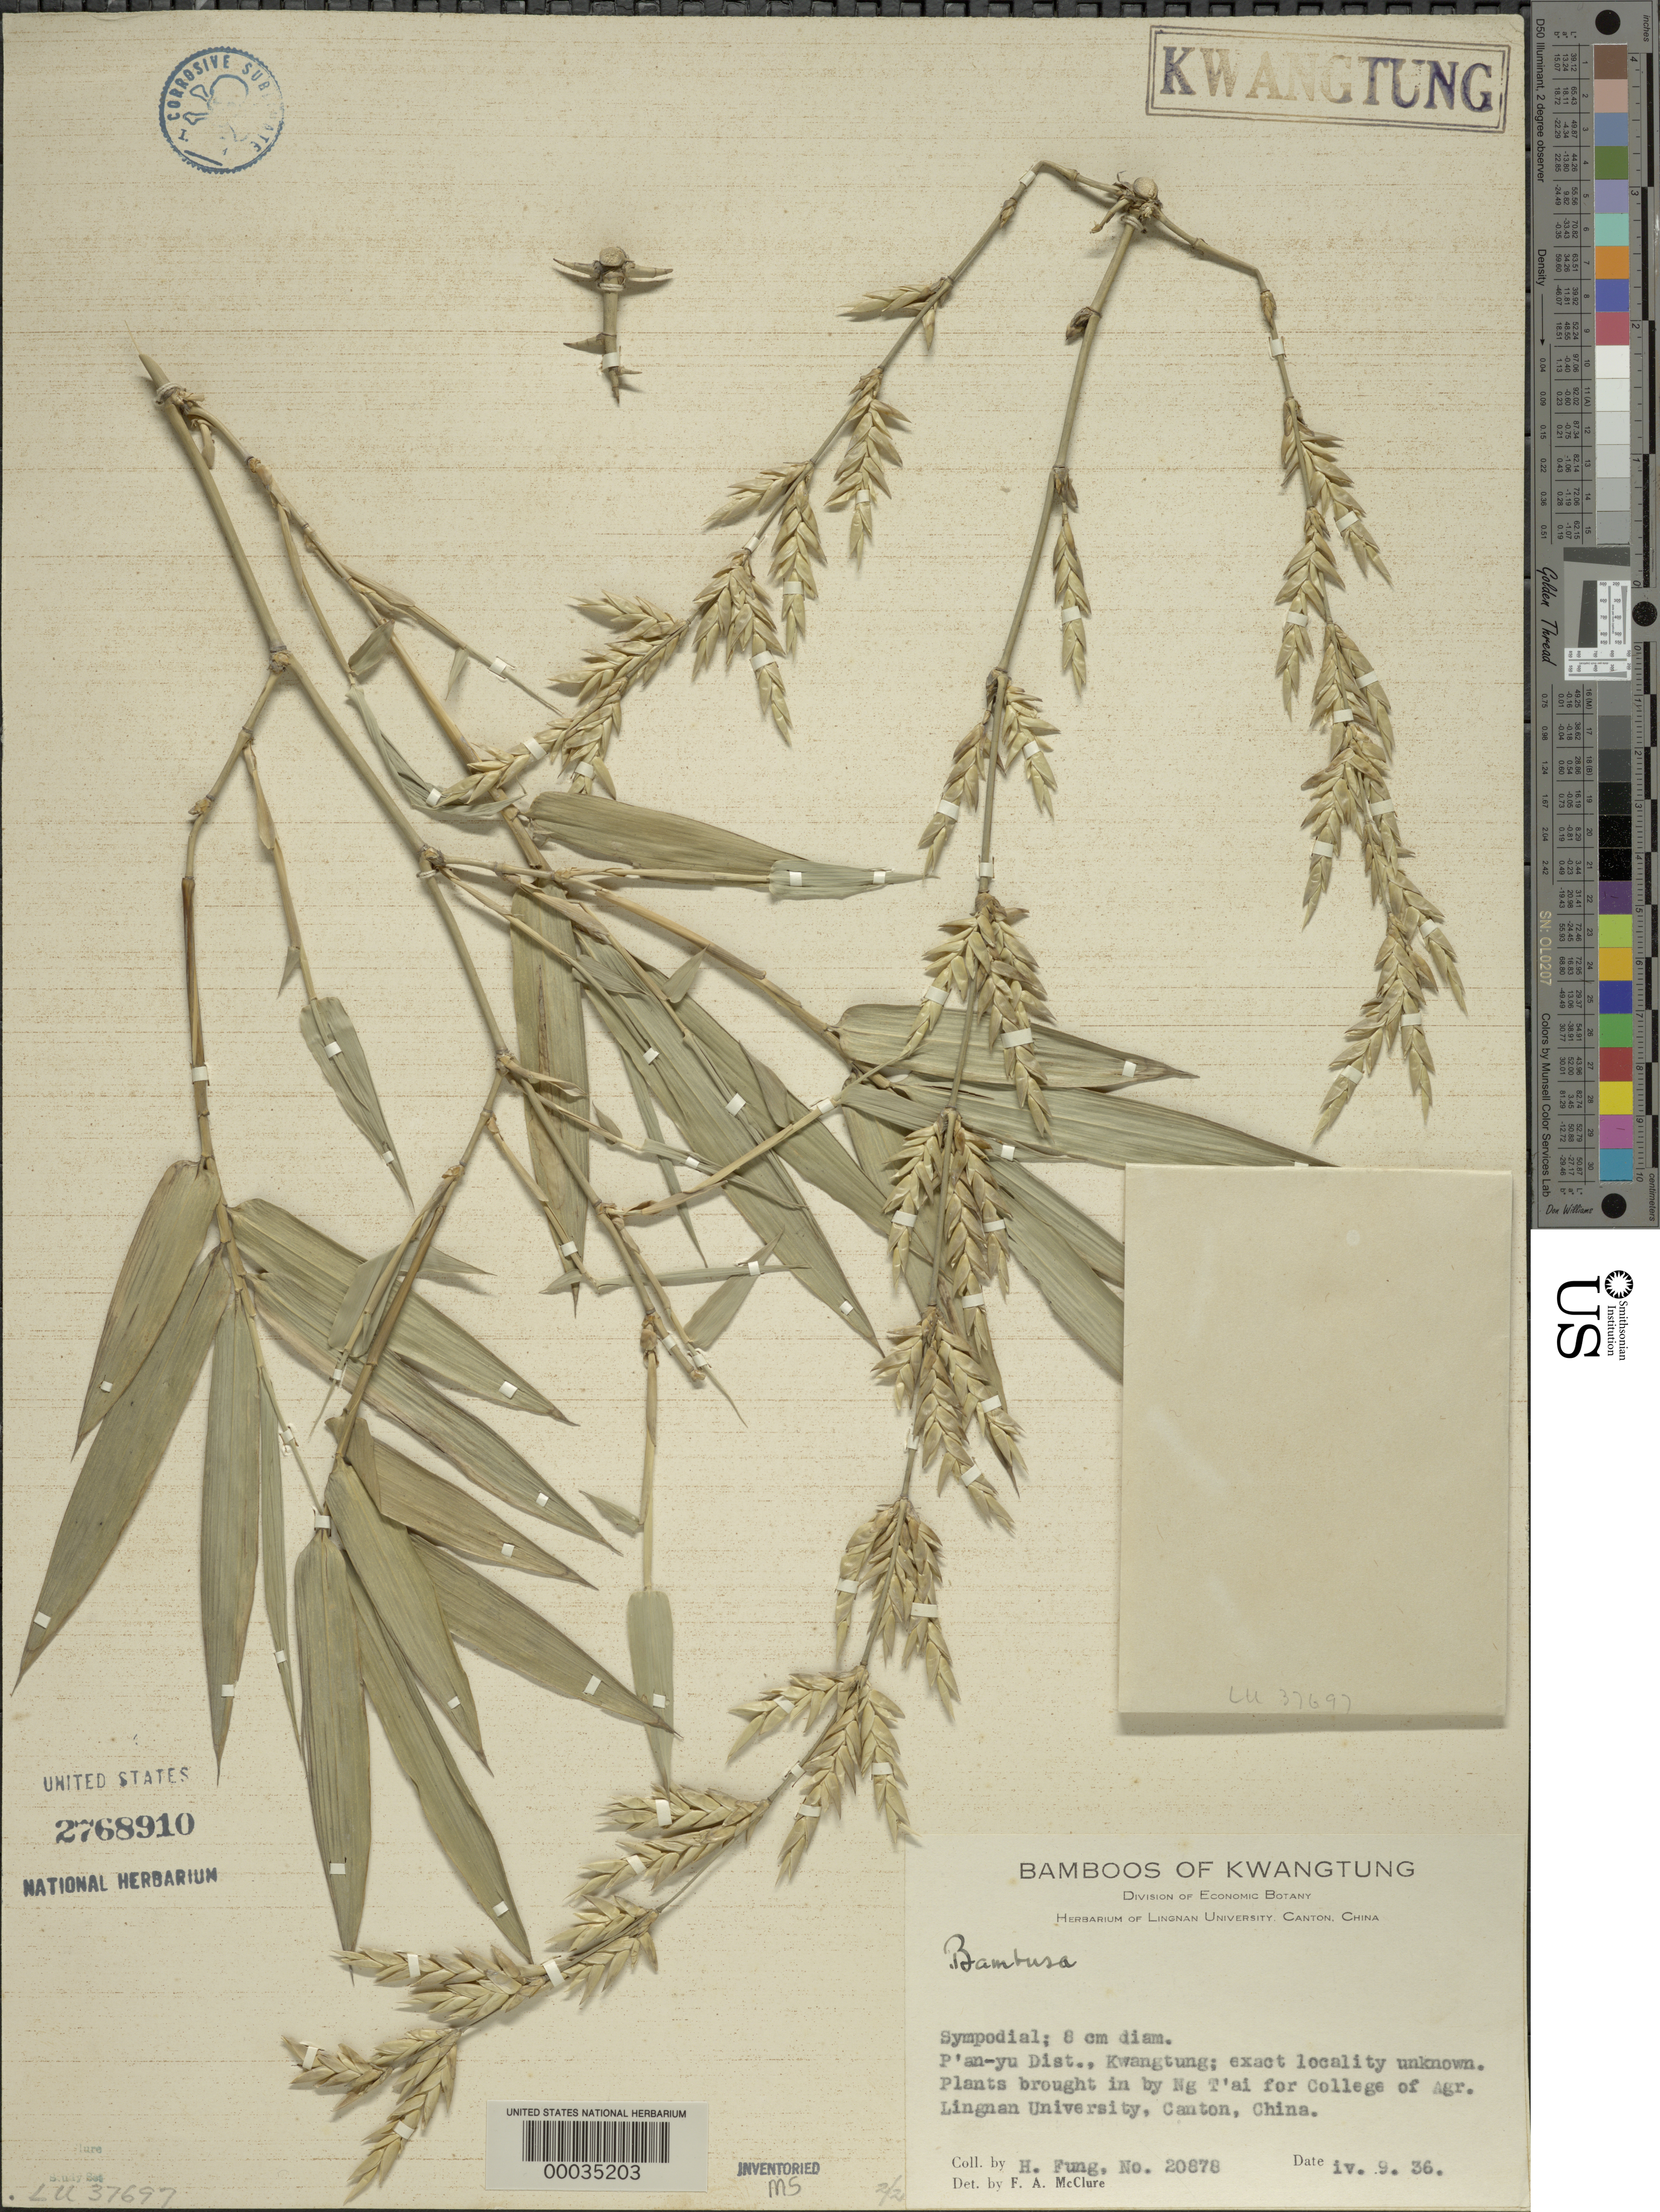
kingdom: Plantae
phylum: Tracheophyta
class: Liliopsida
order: Poales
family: Poaceae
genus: Bambusa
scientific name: Bambusa sp.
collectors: H. L. Fung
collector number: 20878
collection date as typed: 09 Apr 1936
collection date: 1936-04-09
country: China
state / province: Guangdong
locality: P'an-yu, lingnan university agriculture college, canton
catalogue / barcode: US 2768910